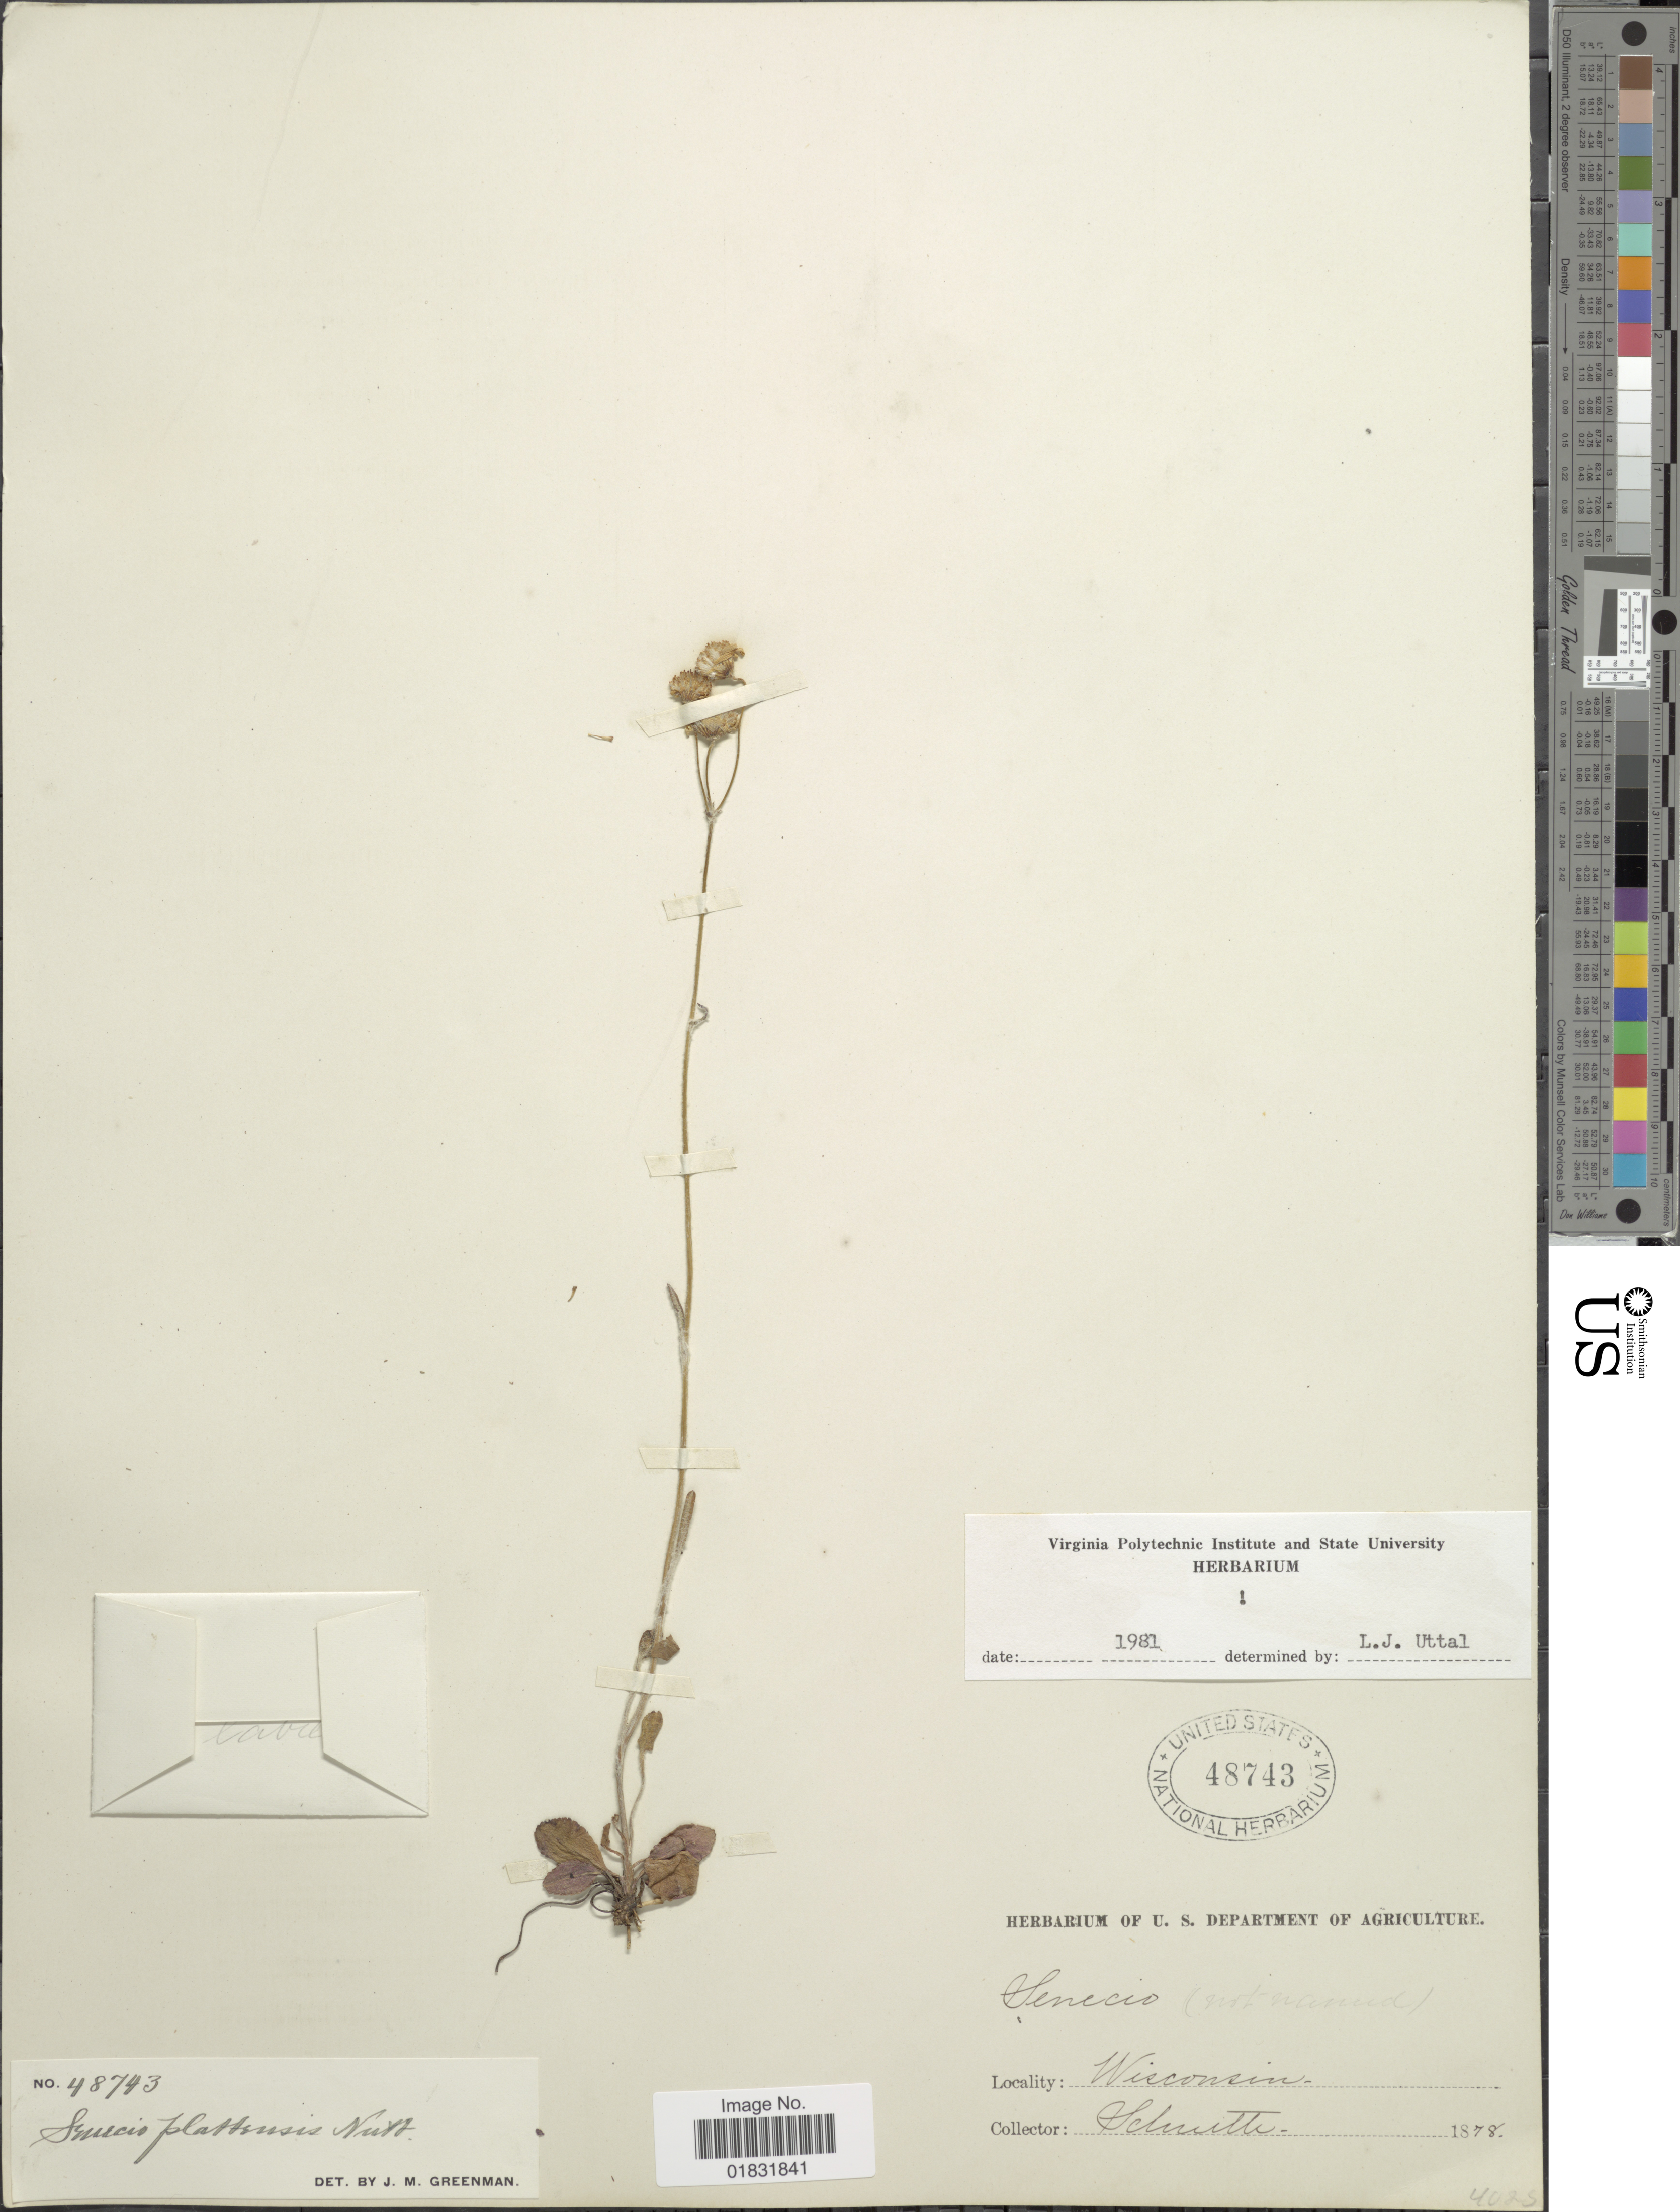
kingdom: Plantae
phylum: Tracheophyta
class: Magnoliopsida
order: Asterales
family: Asteraceae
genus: Packera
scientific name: Packera plattensis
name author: W.A. Weber & Á. Löve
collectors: J. Schuette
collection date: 1878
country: United States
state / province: Wisconsin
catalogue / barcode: US 48743